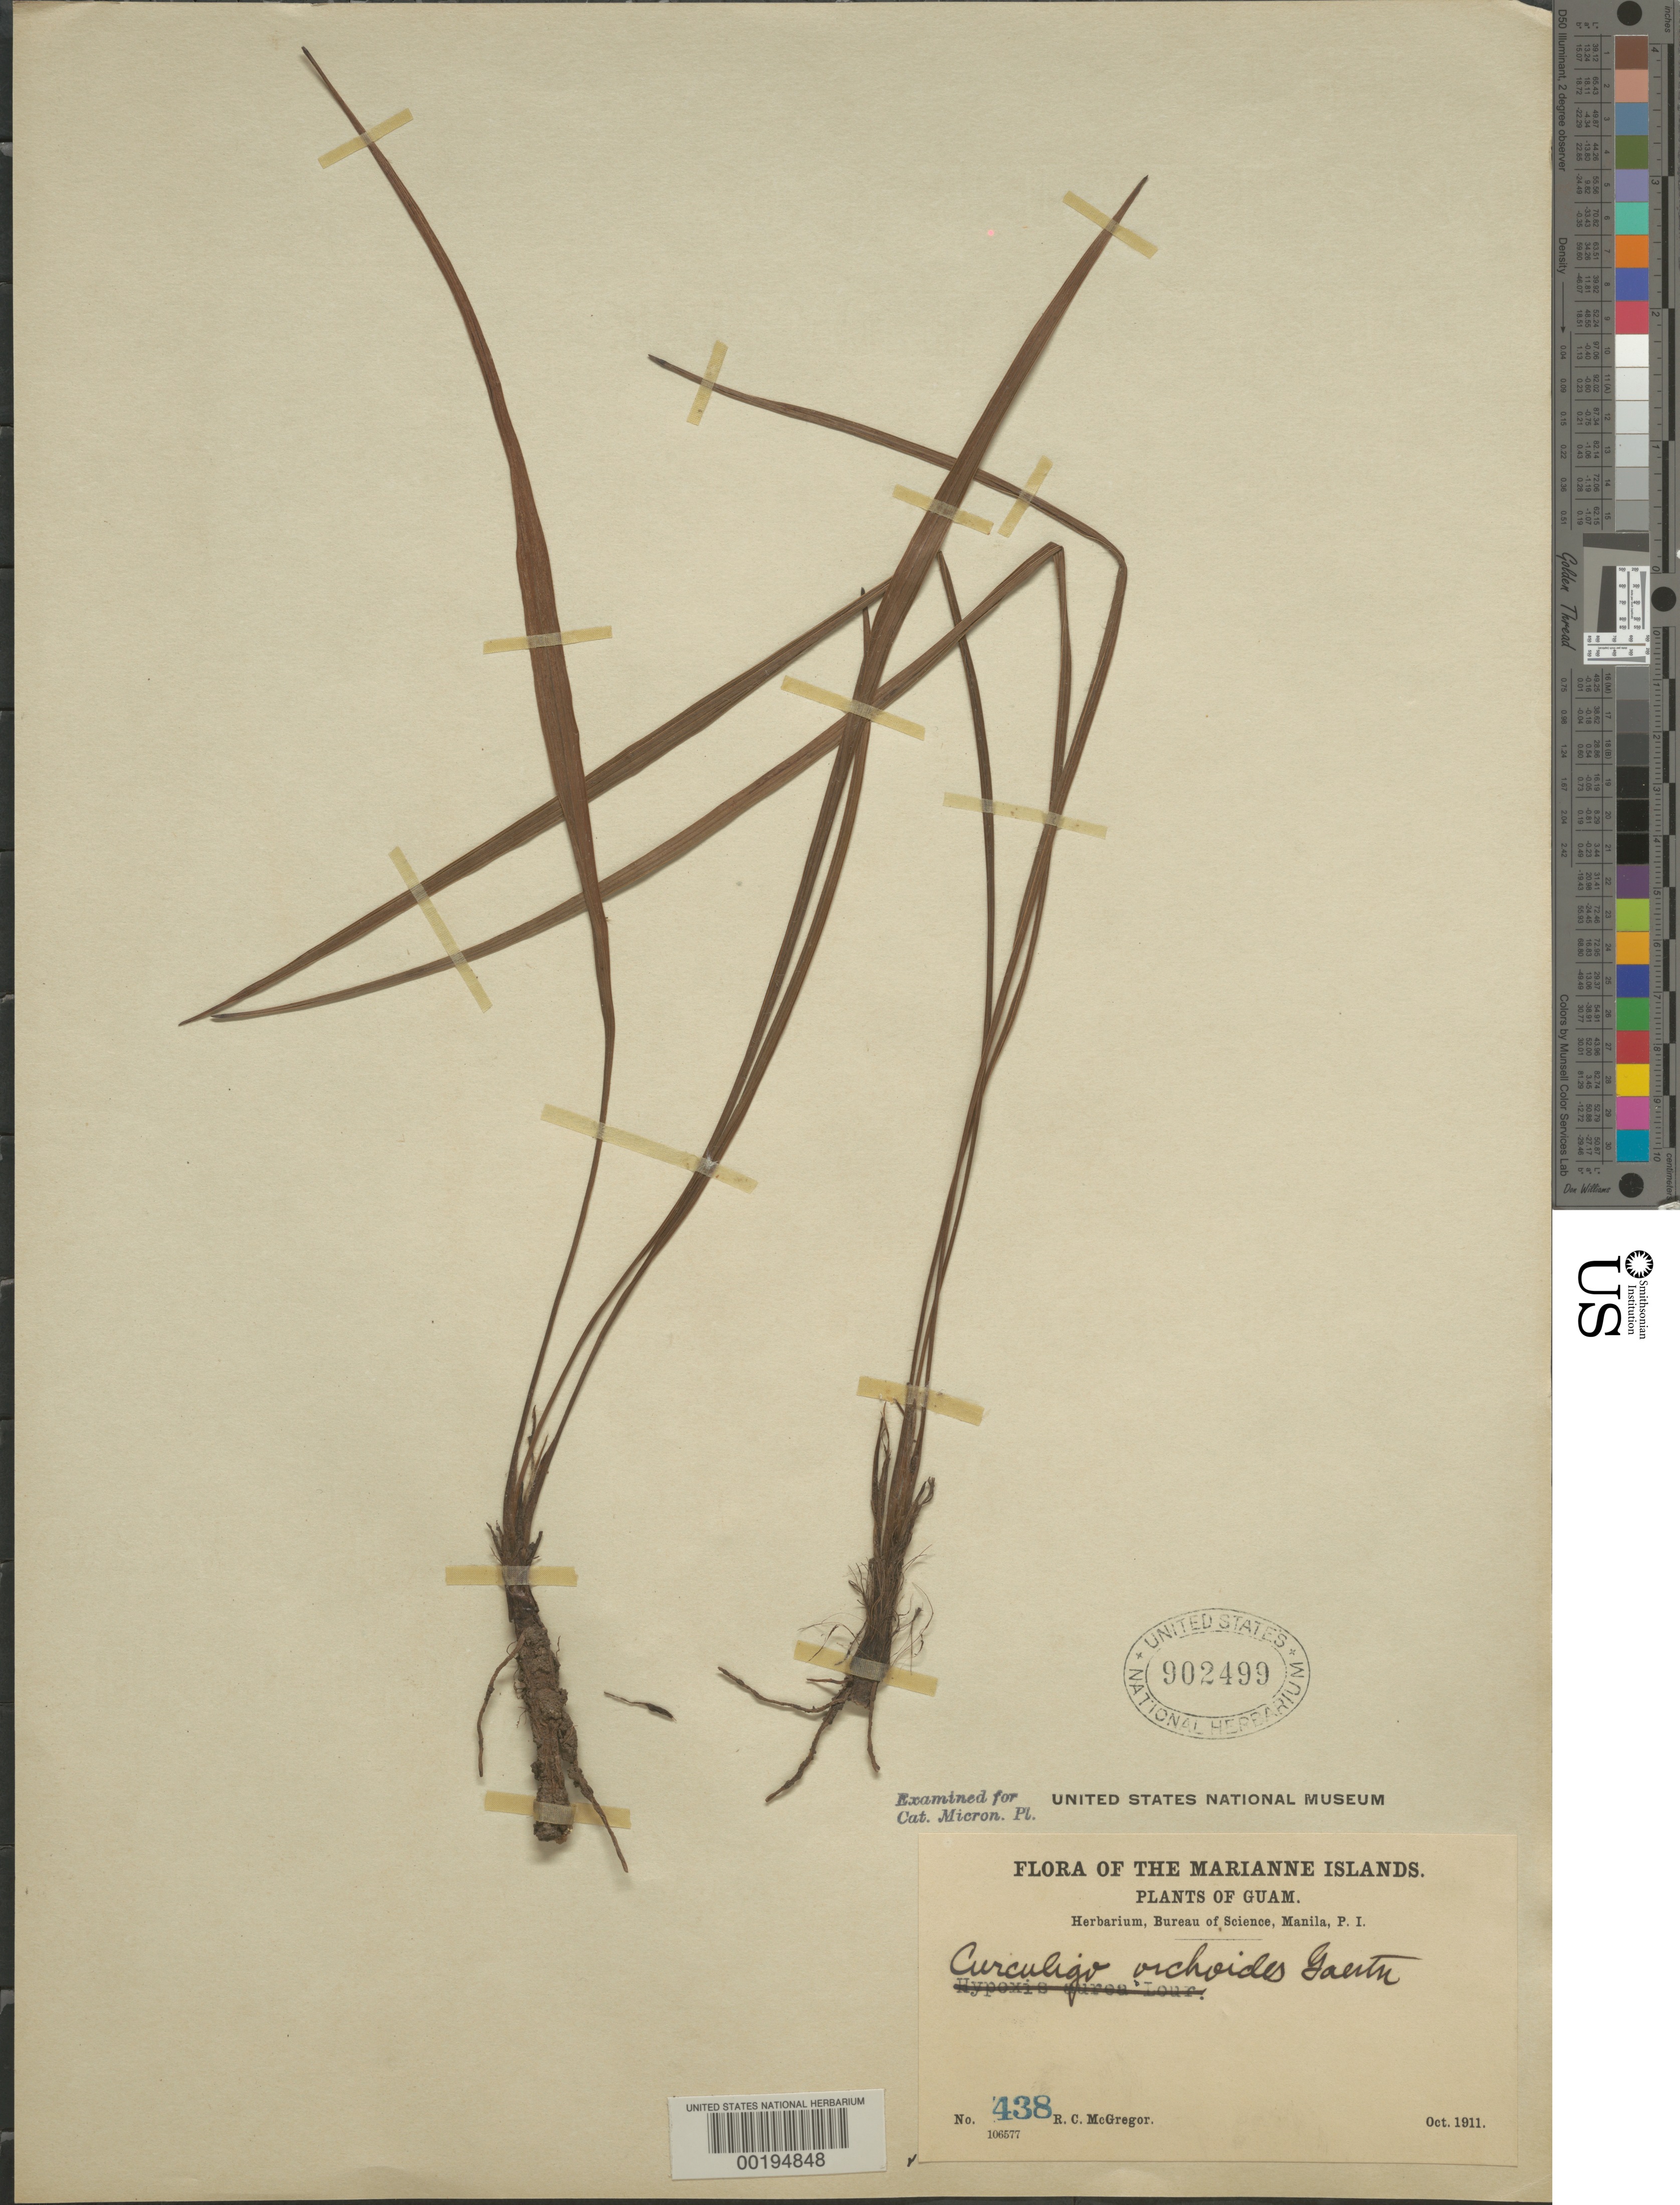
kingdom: Plantae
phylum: Tracheophyta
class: Liliopsida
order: Asparagales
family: Hypoxidaceae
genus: Curculigo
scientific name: Curculigo orchioides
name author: Gaertn.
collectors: R. C. McGregor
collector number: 438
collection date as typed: Oct 1911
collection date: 1911-10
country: Guam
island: Guam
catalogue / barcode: US 902499